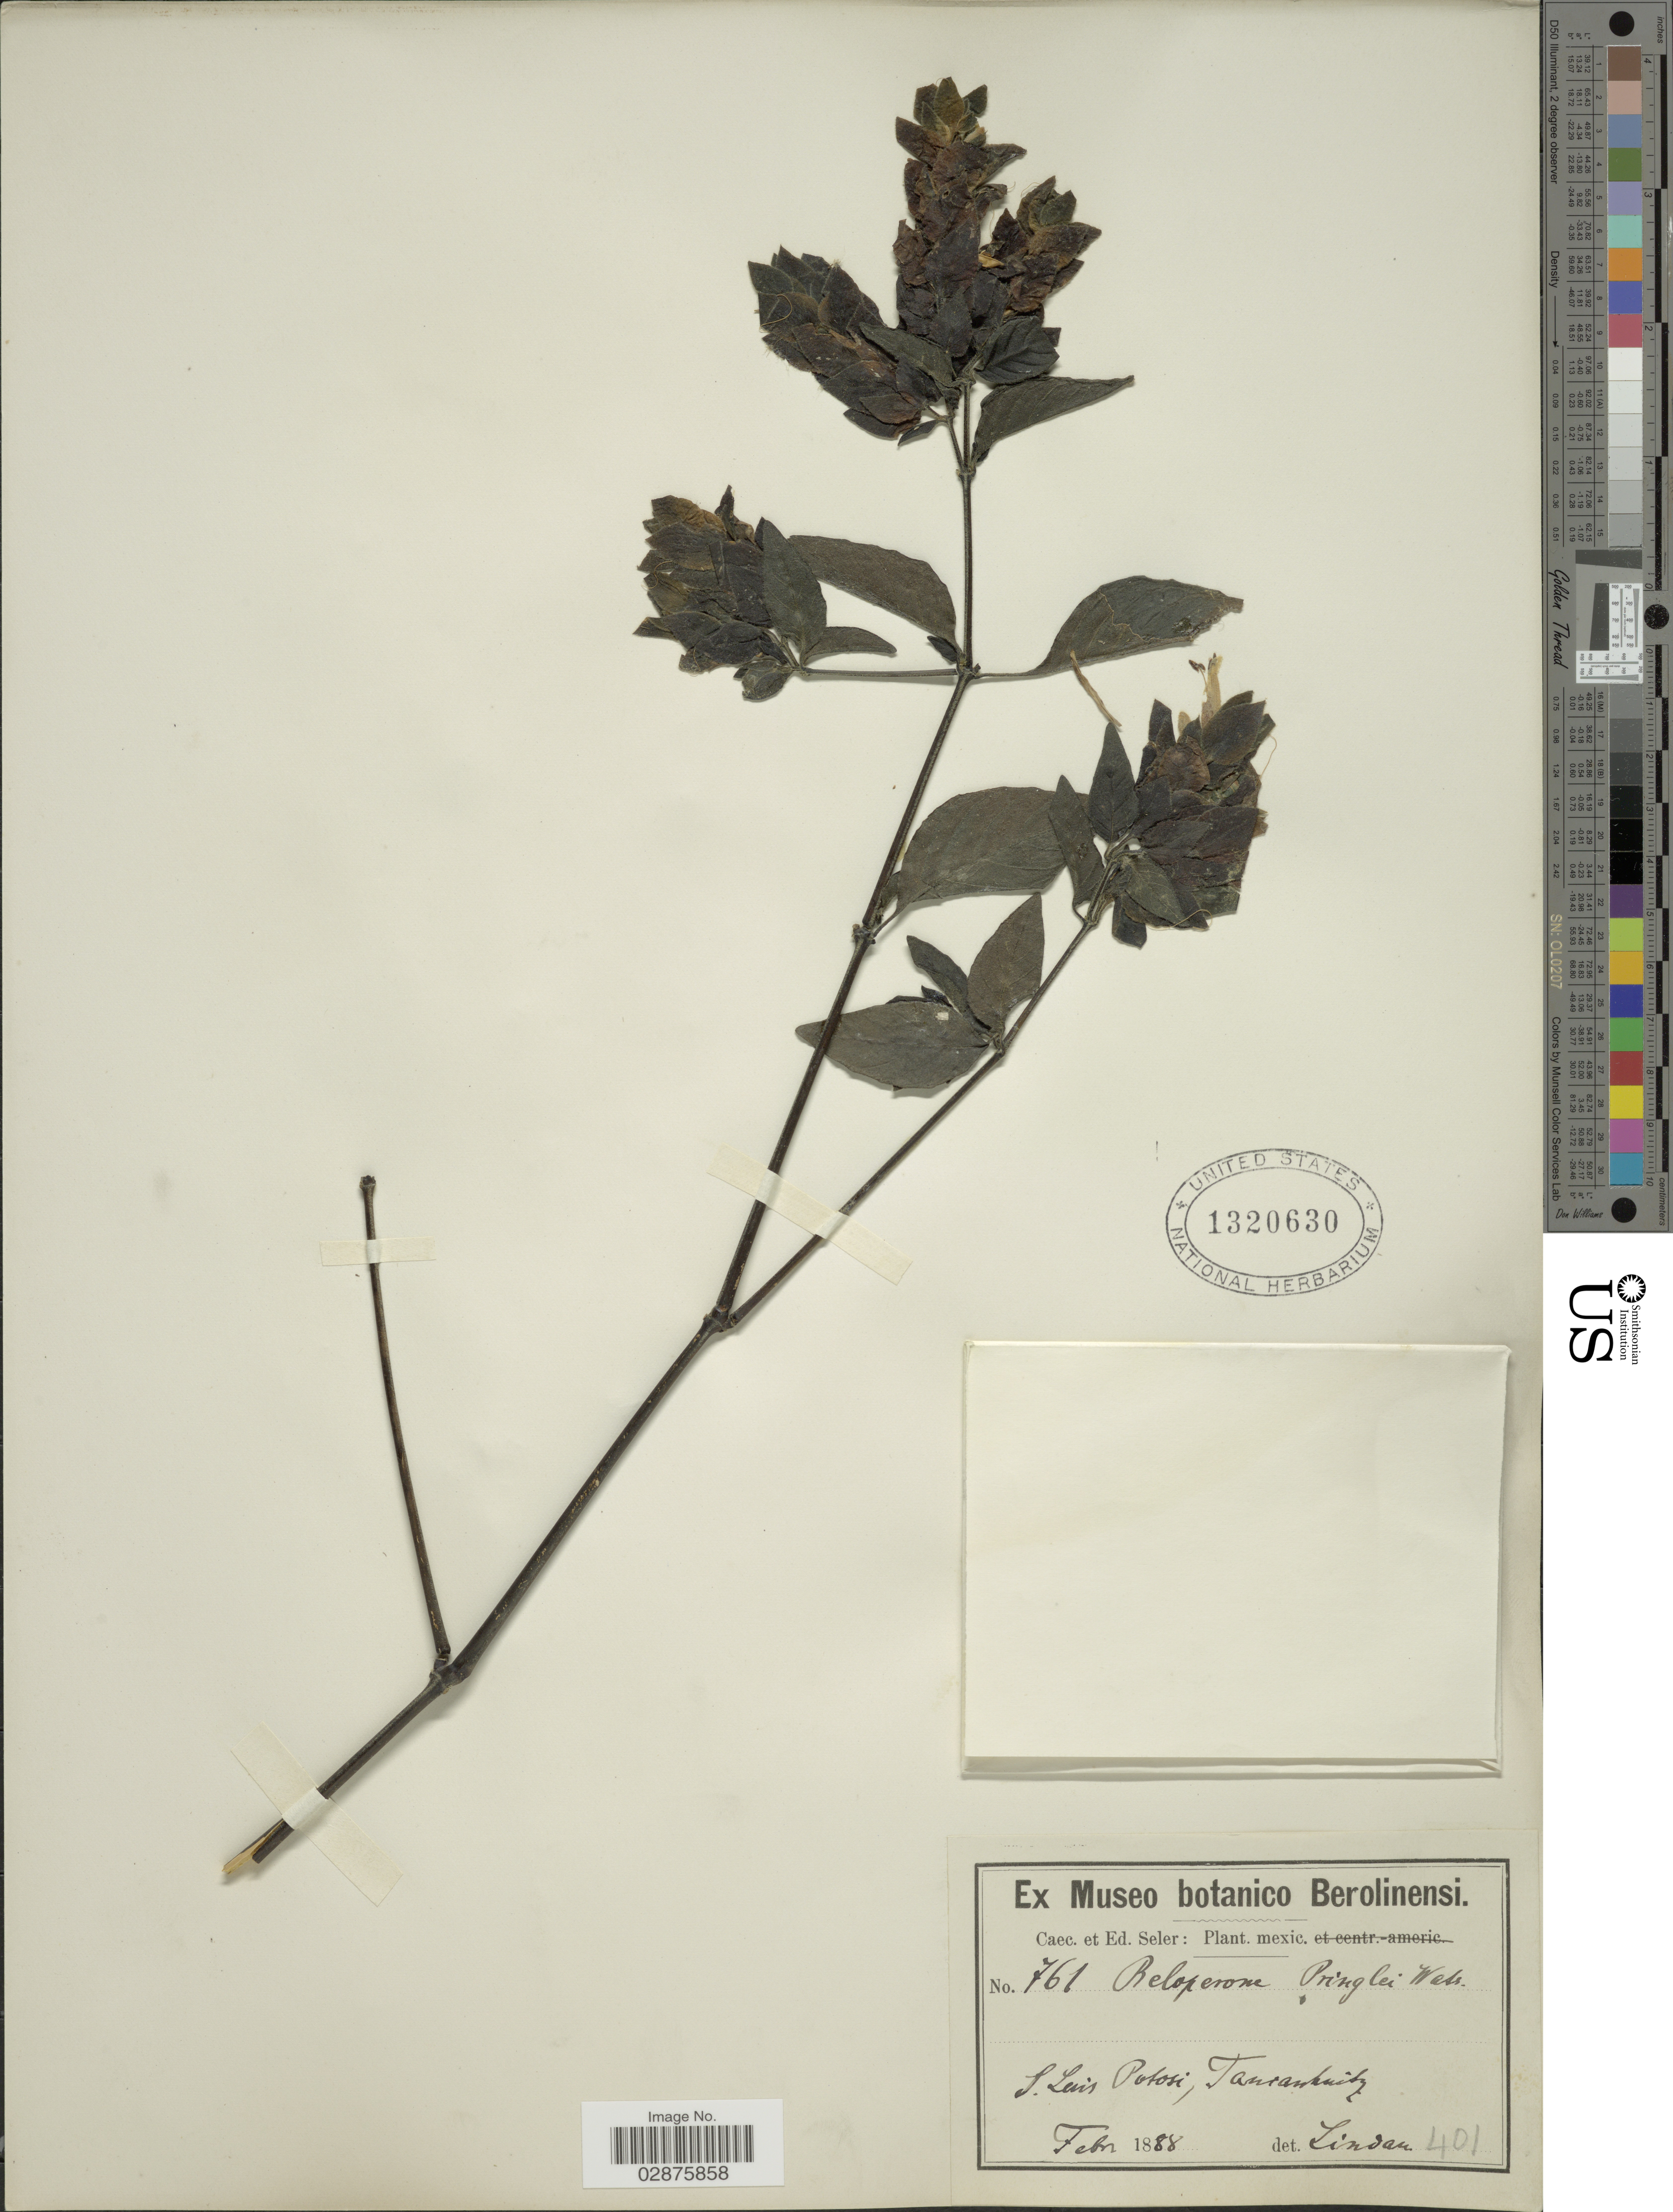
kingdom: Plantae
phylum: Tracheophyta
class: Magnoliopsida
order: Lamiales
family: Acanthaceae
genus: Justicia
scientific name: Justicia brandegeana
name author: Wassh. & L.B. Sm.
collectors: ex Caec. et Ed Seler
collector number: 761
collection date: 1888-02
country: Mexico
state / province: San Luis Potosí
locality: Tancanhuitz.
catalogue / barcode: US 1320630